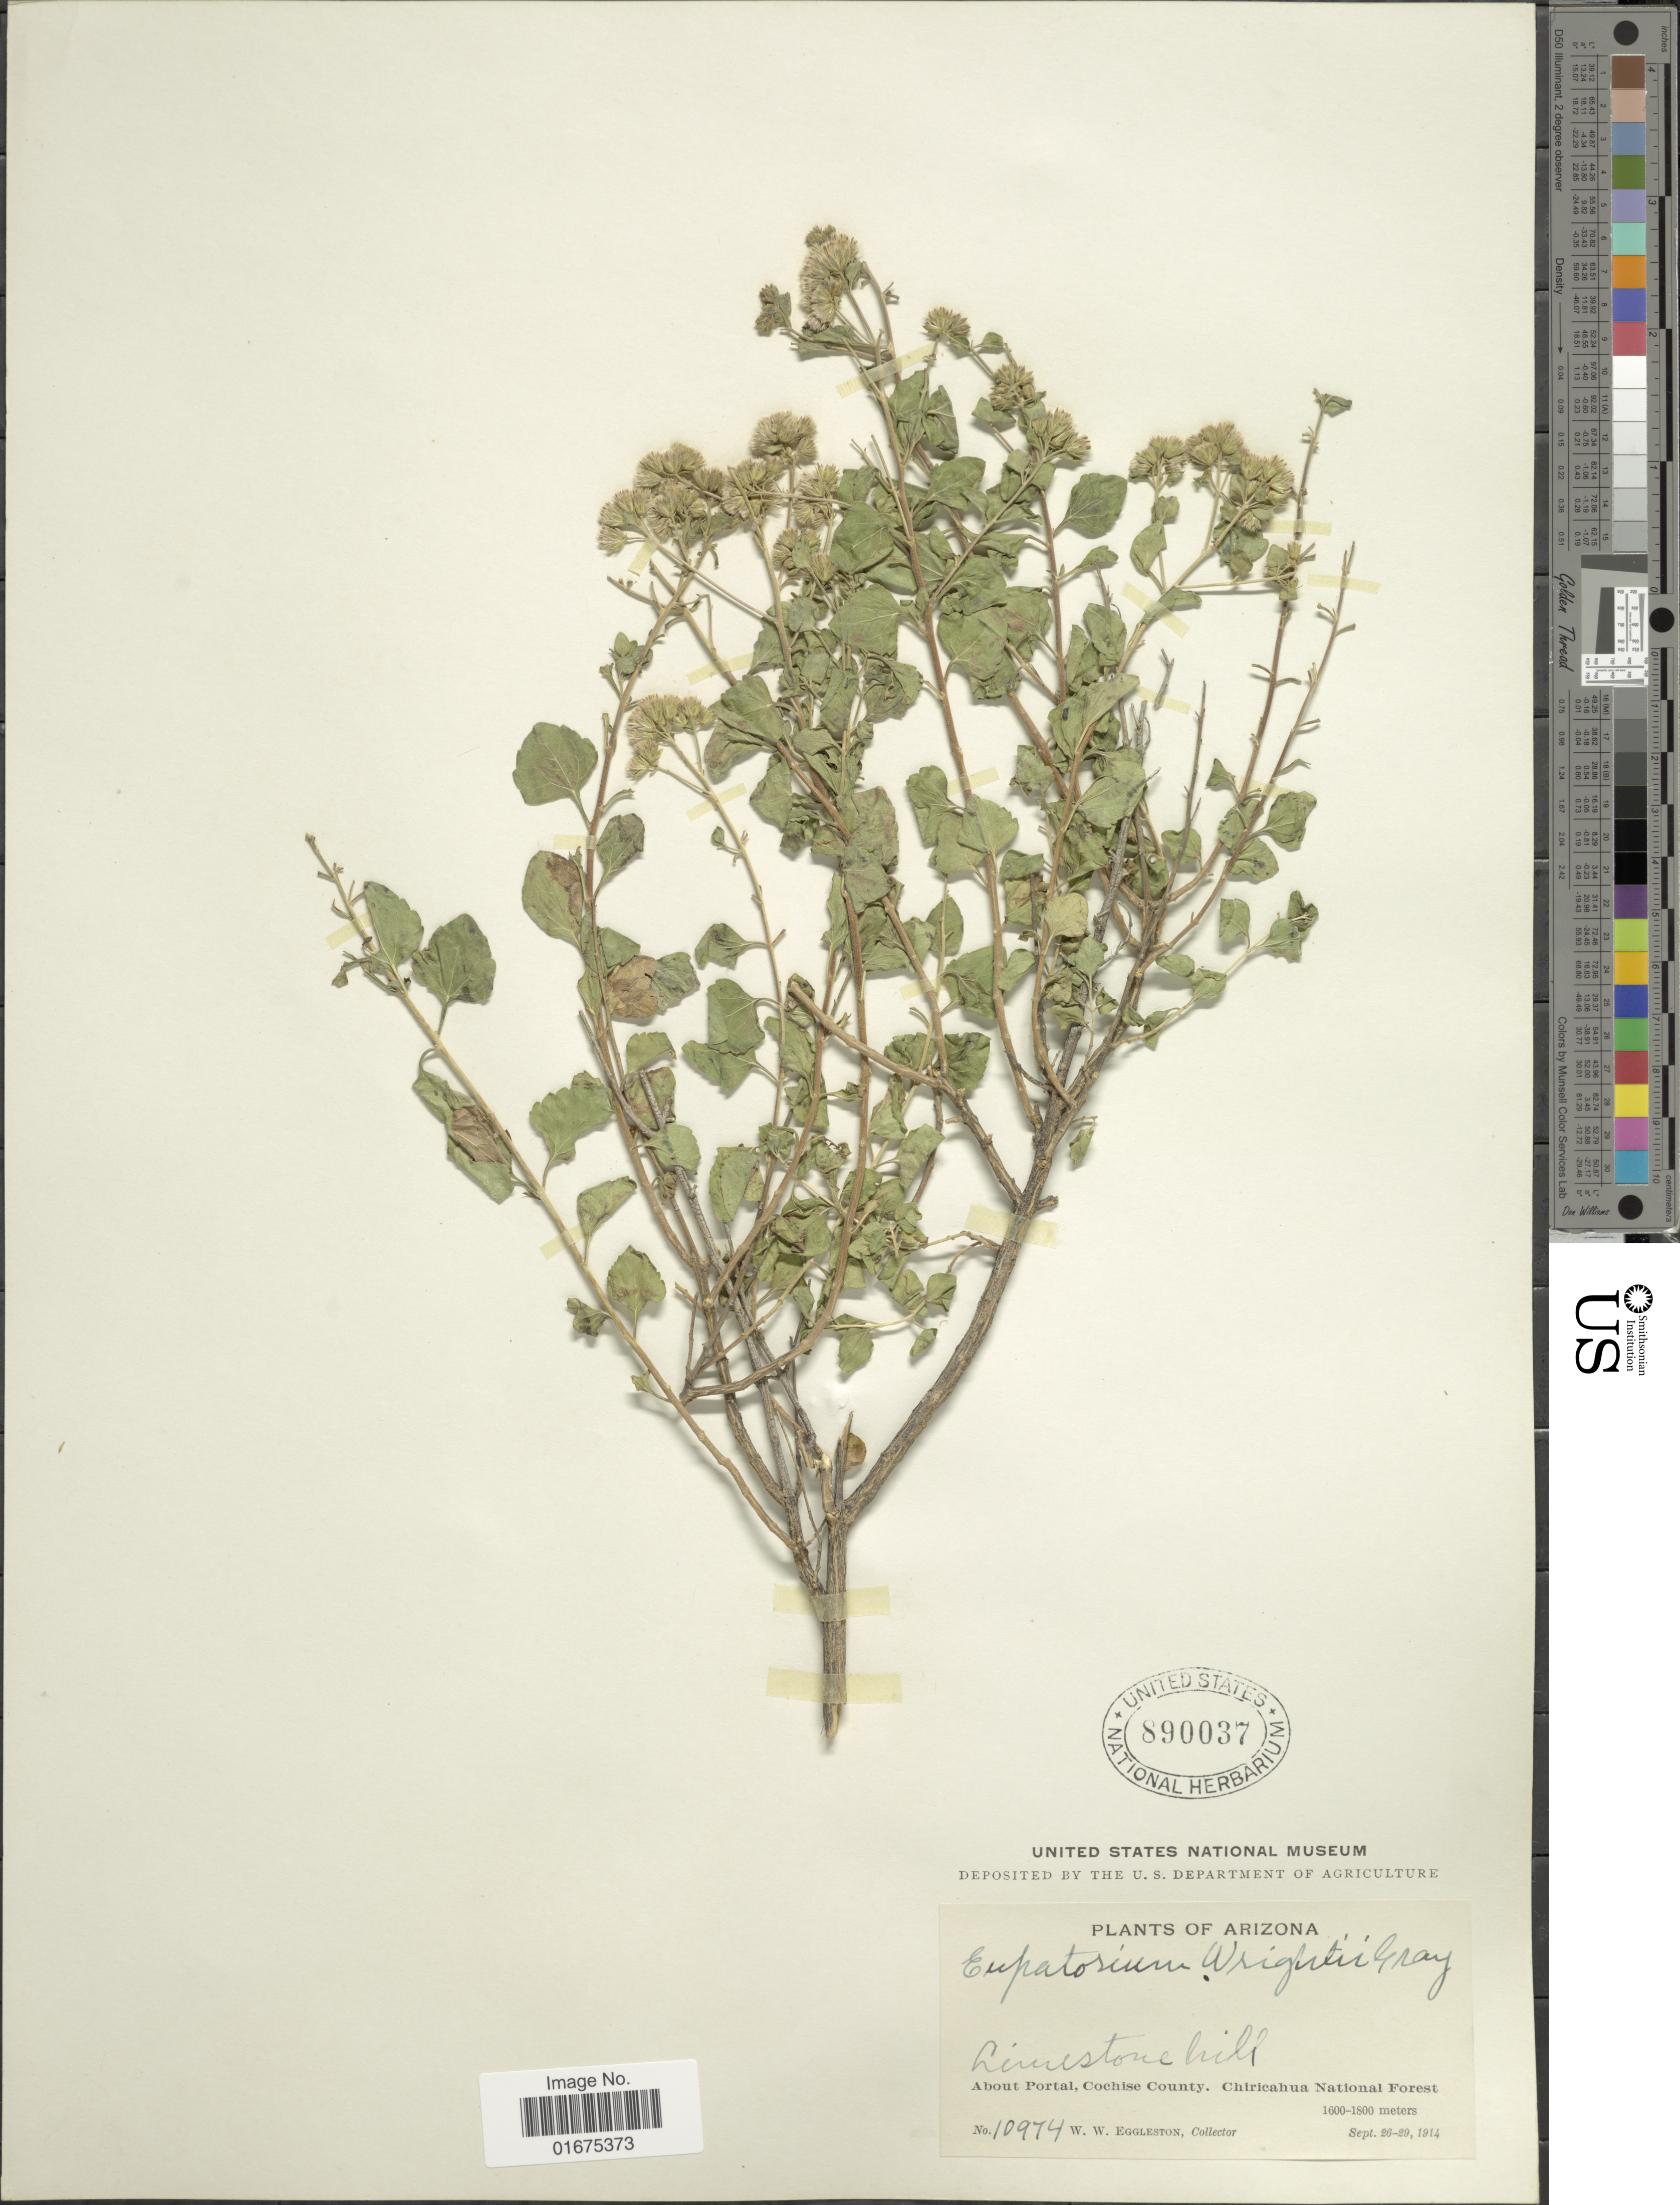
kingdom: Plantae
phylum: Tracheophyta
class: Magnoliopsida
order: Asterales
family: Asteraceae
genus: Ageratina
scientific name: Ageratina wrightii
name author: (A. Gray) R.M. King & H. Rob.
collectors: W. W. Eggleston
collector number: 10974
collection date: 1914-09-26/1914-09-29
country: United States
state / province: Arizona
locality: About Portal, Cochise County, Chiricahua National Forest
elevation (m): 1600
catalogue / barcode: US 890037